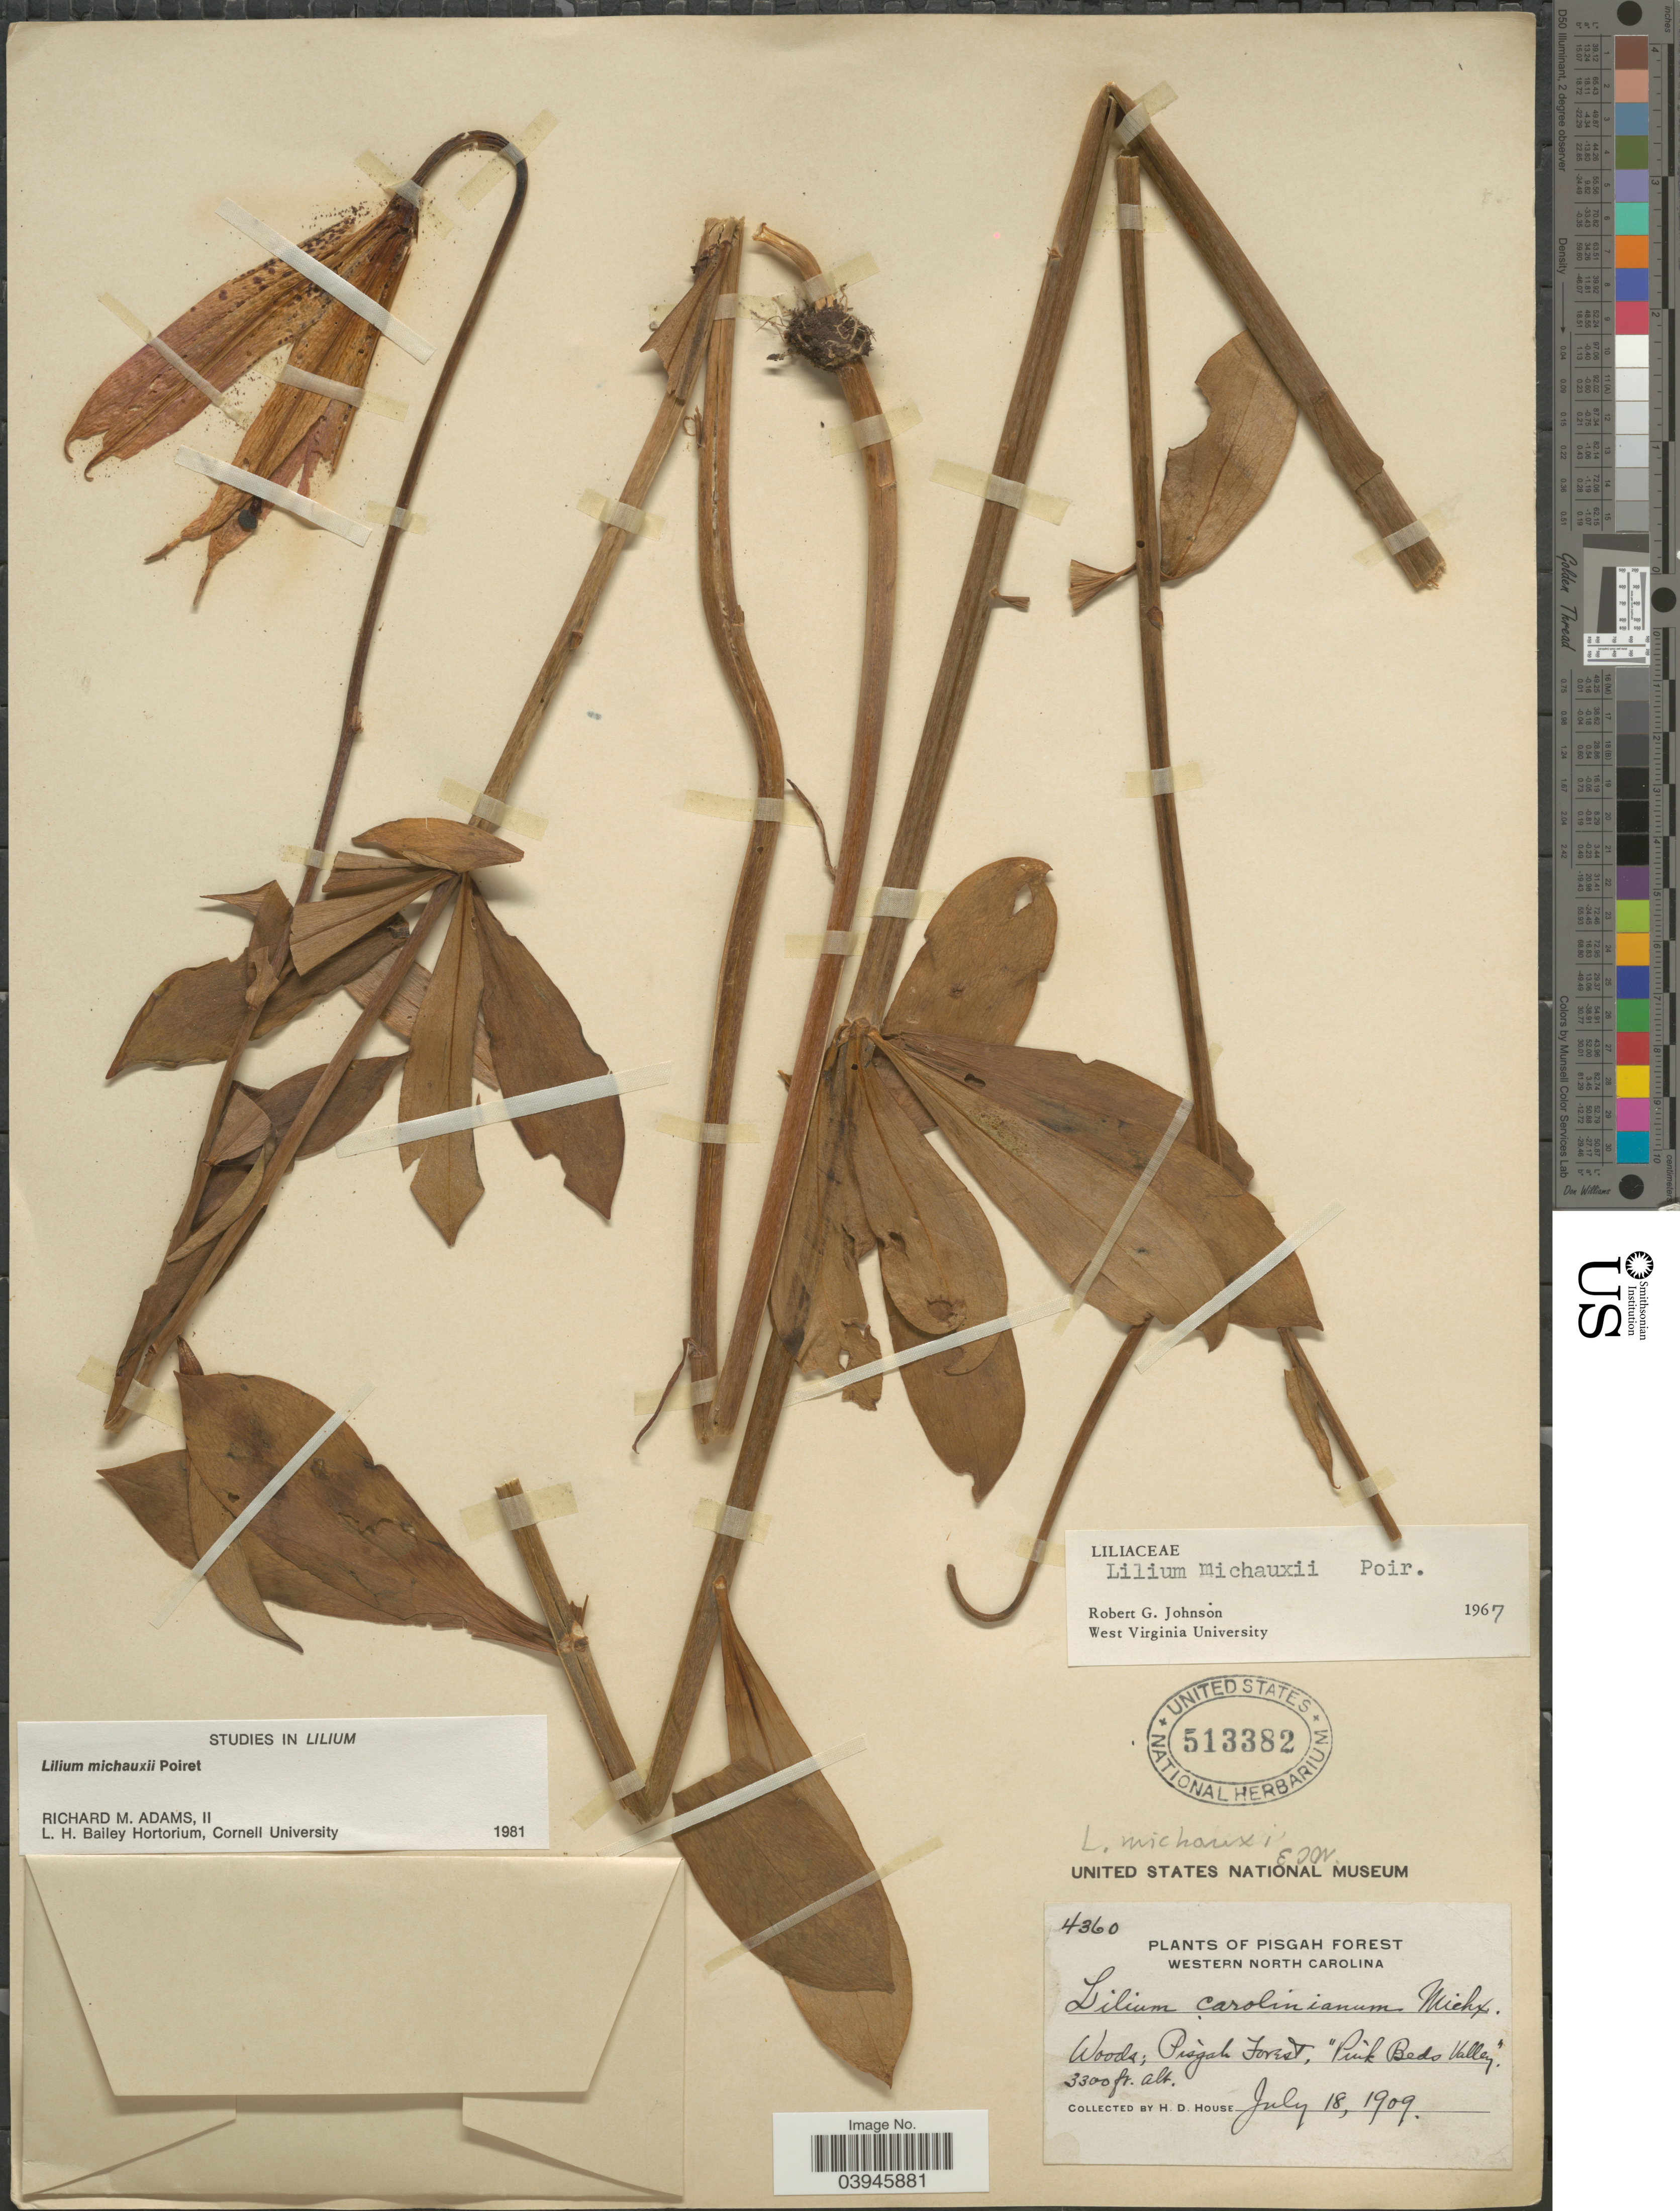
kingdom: Plantae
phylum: Tracheophyta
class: Liliopsida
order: Liliales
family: Liliaceae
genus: Lilium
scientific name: Lilium michauxii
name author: Poir.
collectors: H. D. House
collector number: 4360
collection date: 1909-07-18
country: United States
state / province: North Carolina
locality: Pisgah Forest. Western North Carolina. Woods; Pisgah Forest, "Pink Beds Valley".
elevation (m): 1006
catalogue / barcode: US 513382